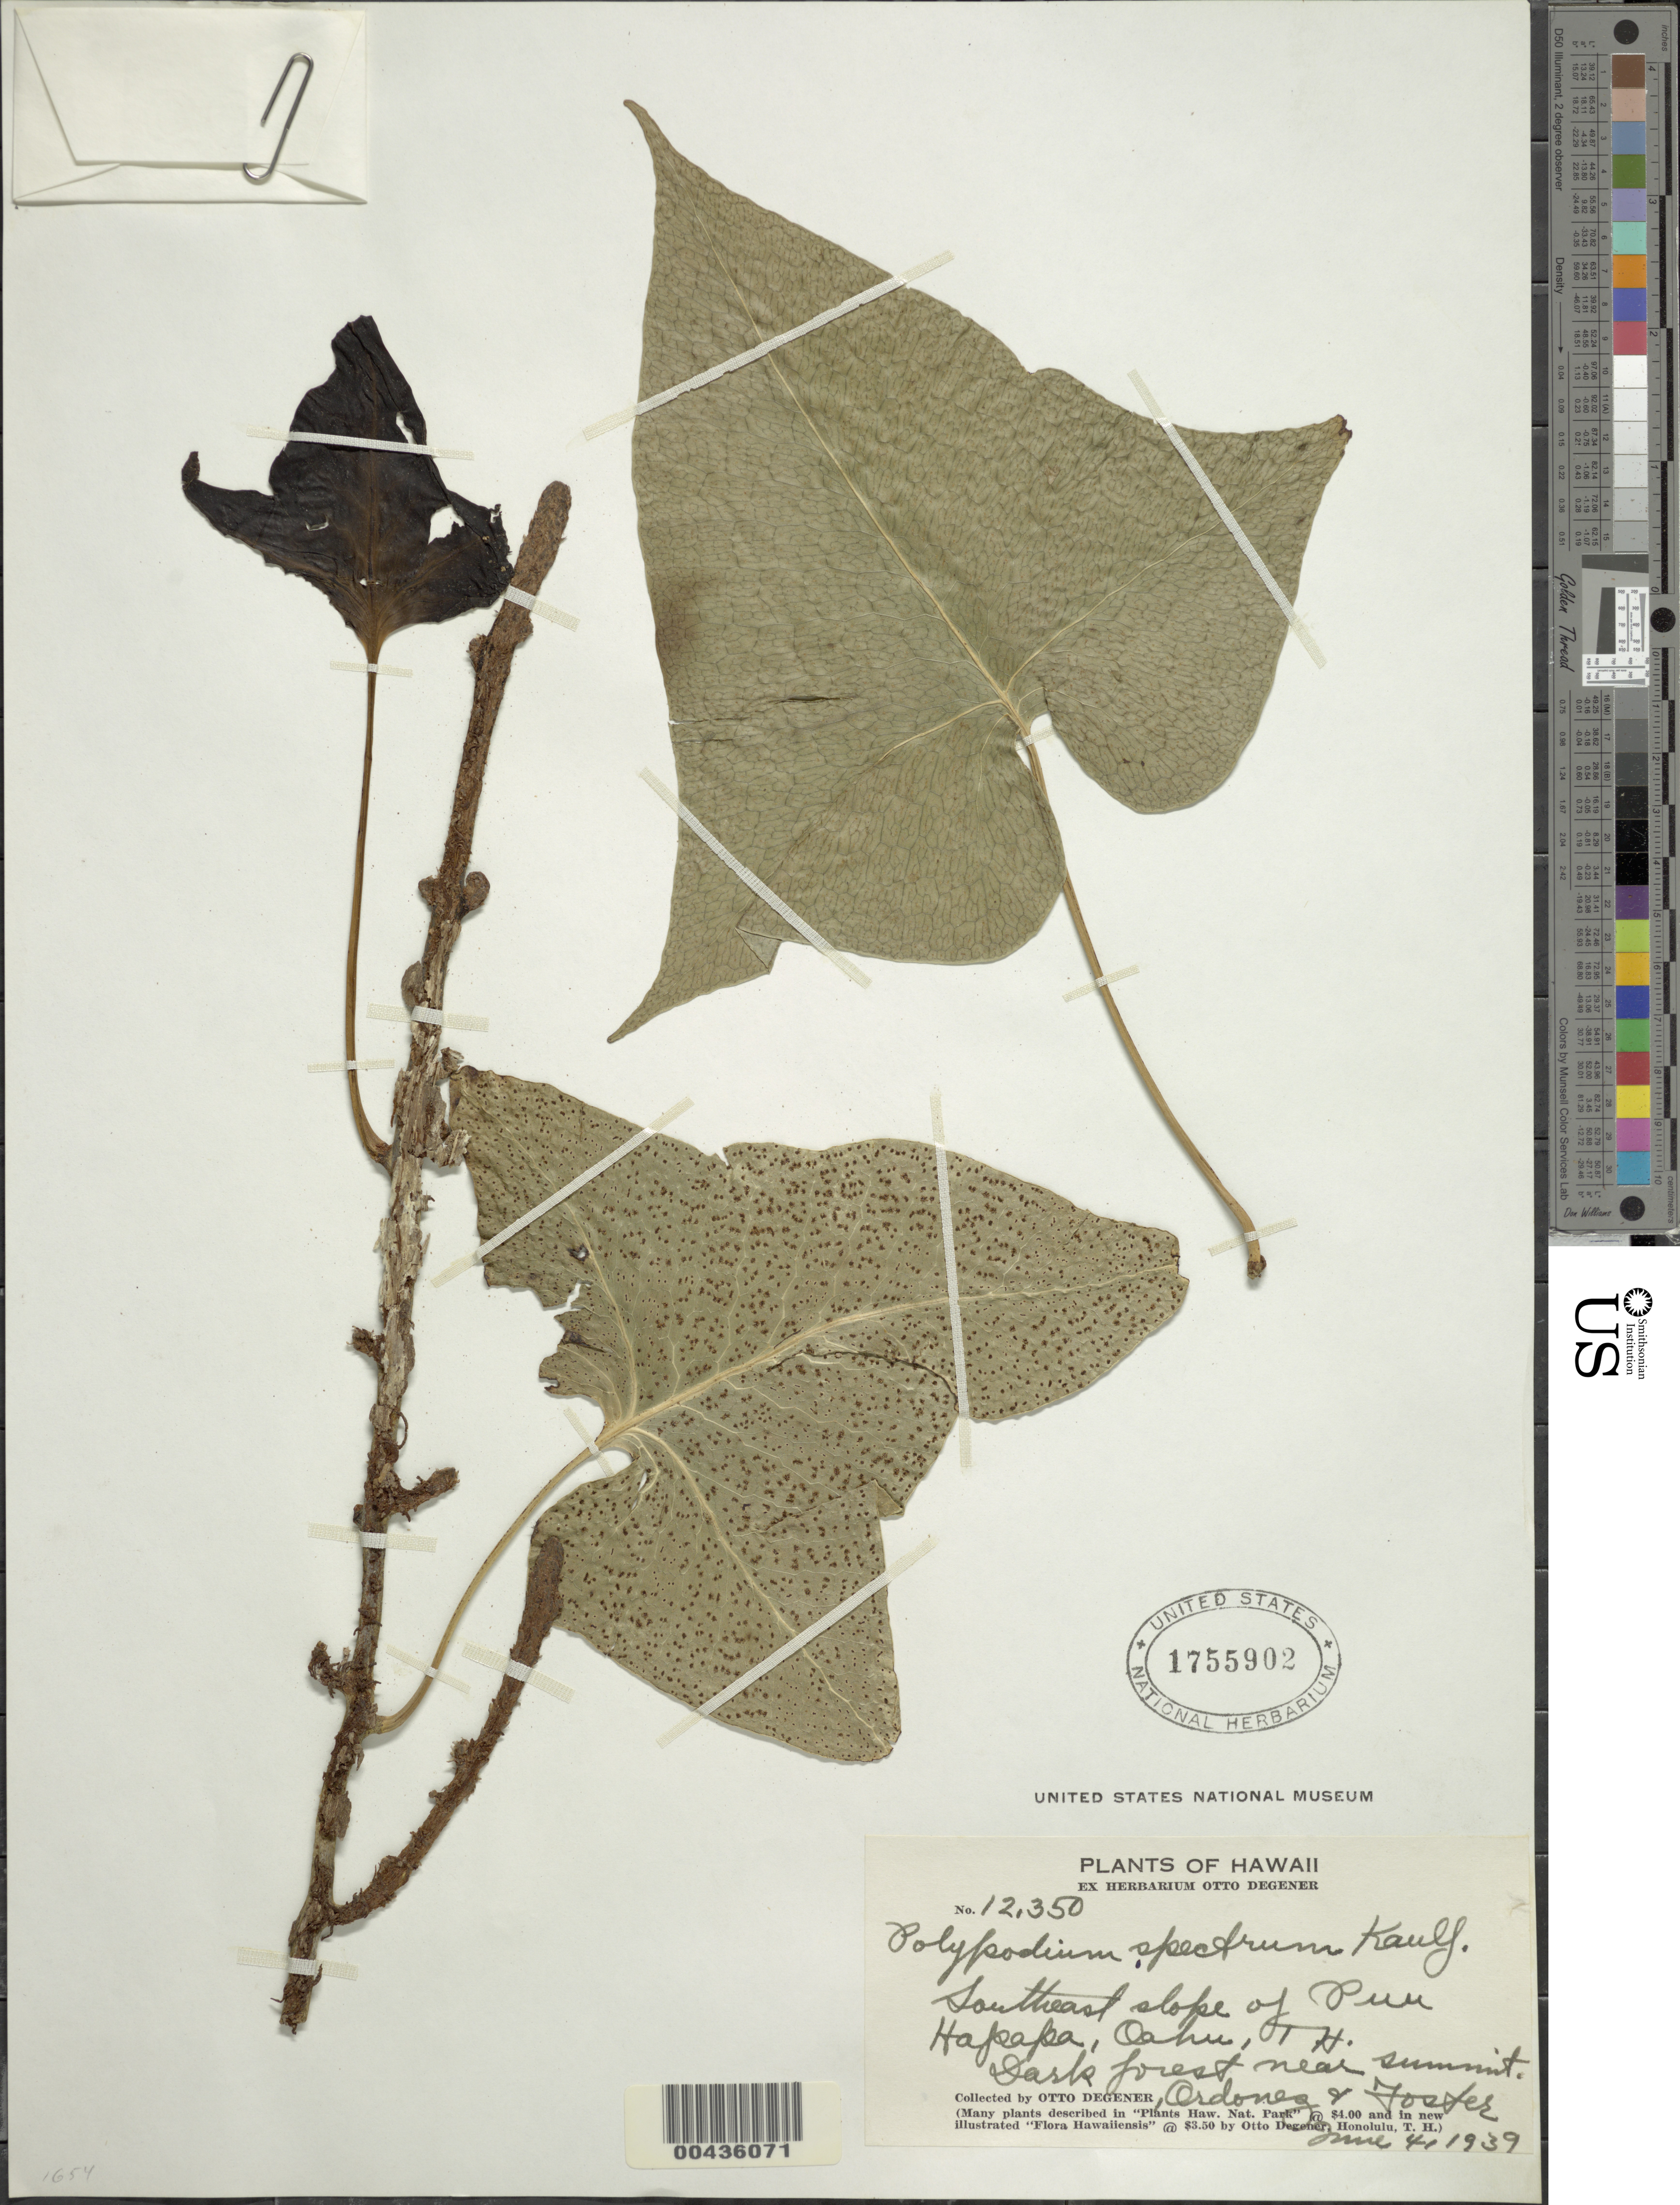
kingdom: Plantae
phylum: Tracheophyta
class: Polypodiopsida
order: Polypodiales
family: Polypodiaceae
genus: Microsorum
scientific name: Microsorum spectrum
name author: (Kaulf.) Copel.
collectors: O. Degener, Ordonez & R. B. Foster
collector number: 12350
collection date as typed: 4 Jun 1939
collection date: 1939-06-04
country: United States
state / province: Hawaii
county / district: Honolulu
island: Oahu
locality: SE slope of Puu Hapapa, near summit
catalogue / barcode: US 1755902